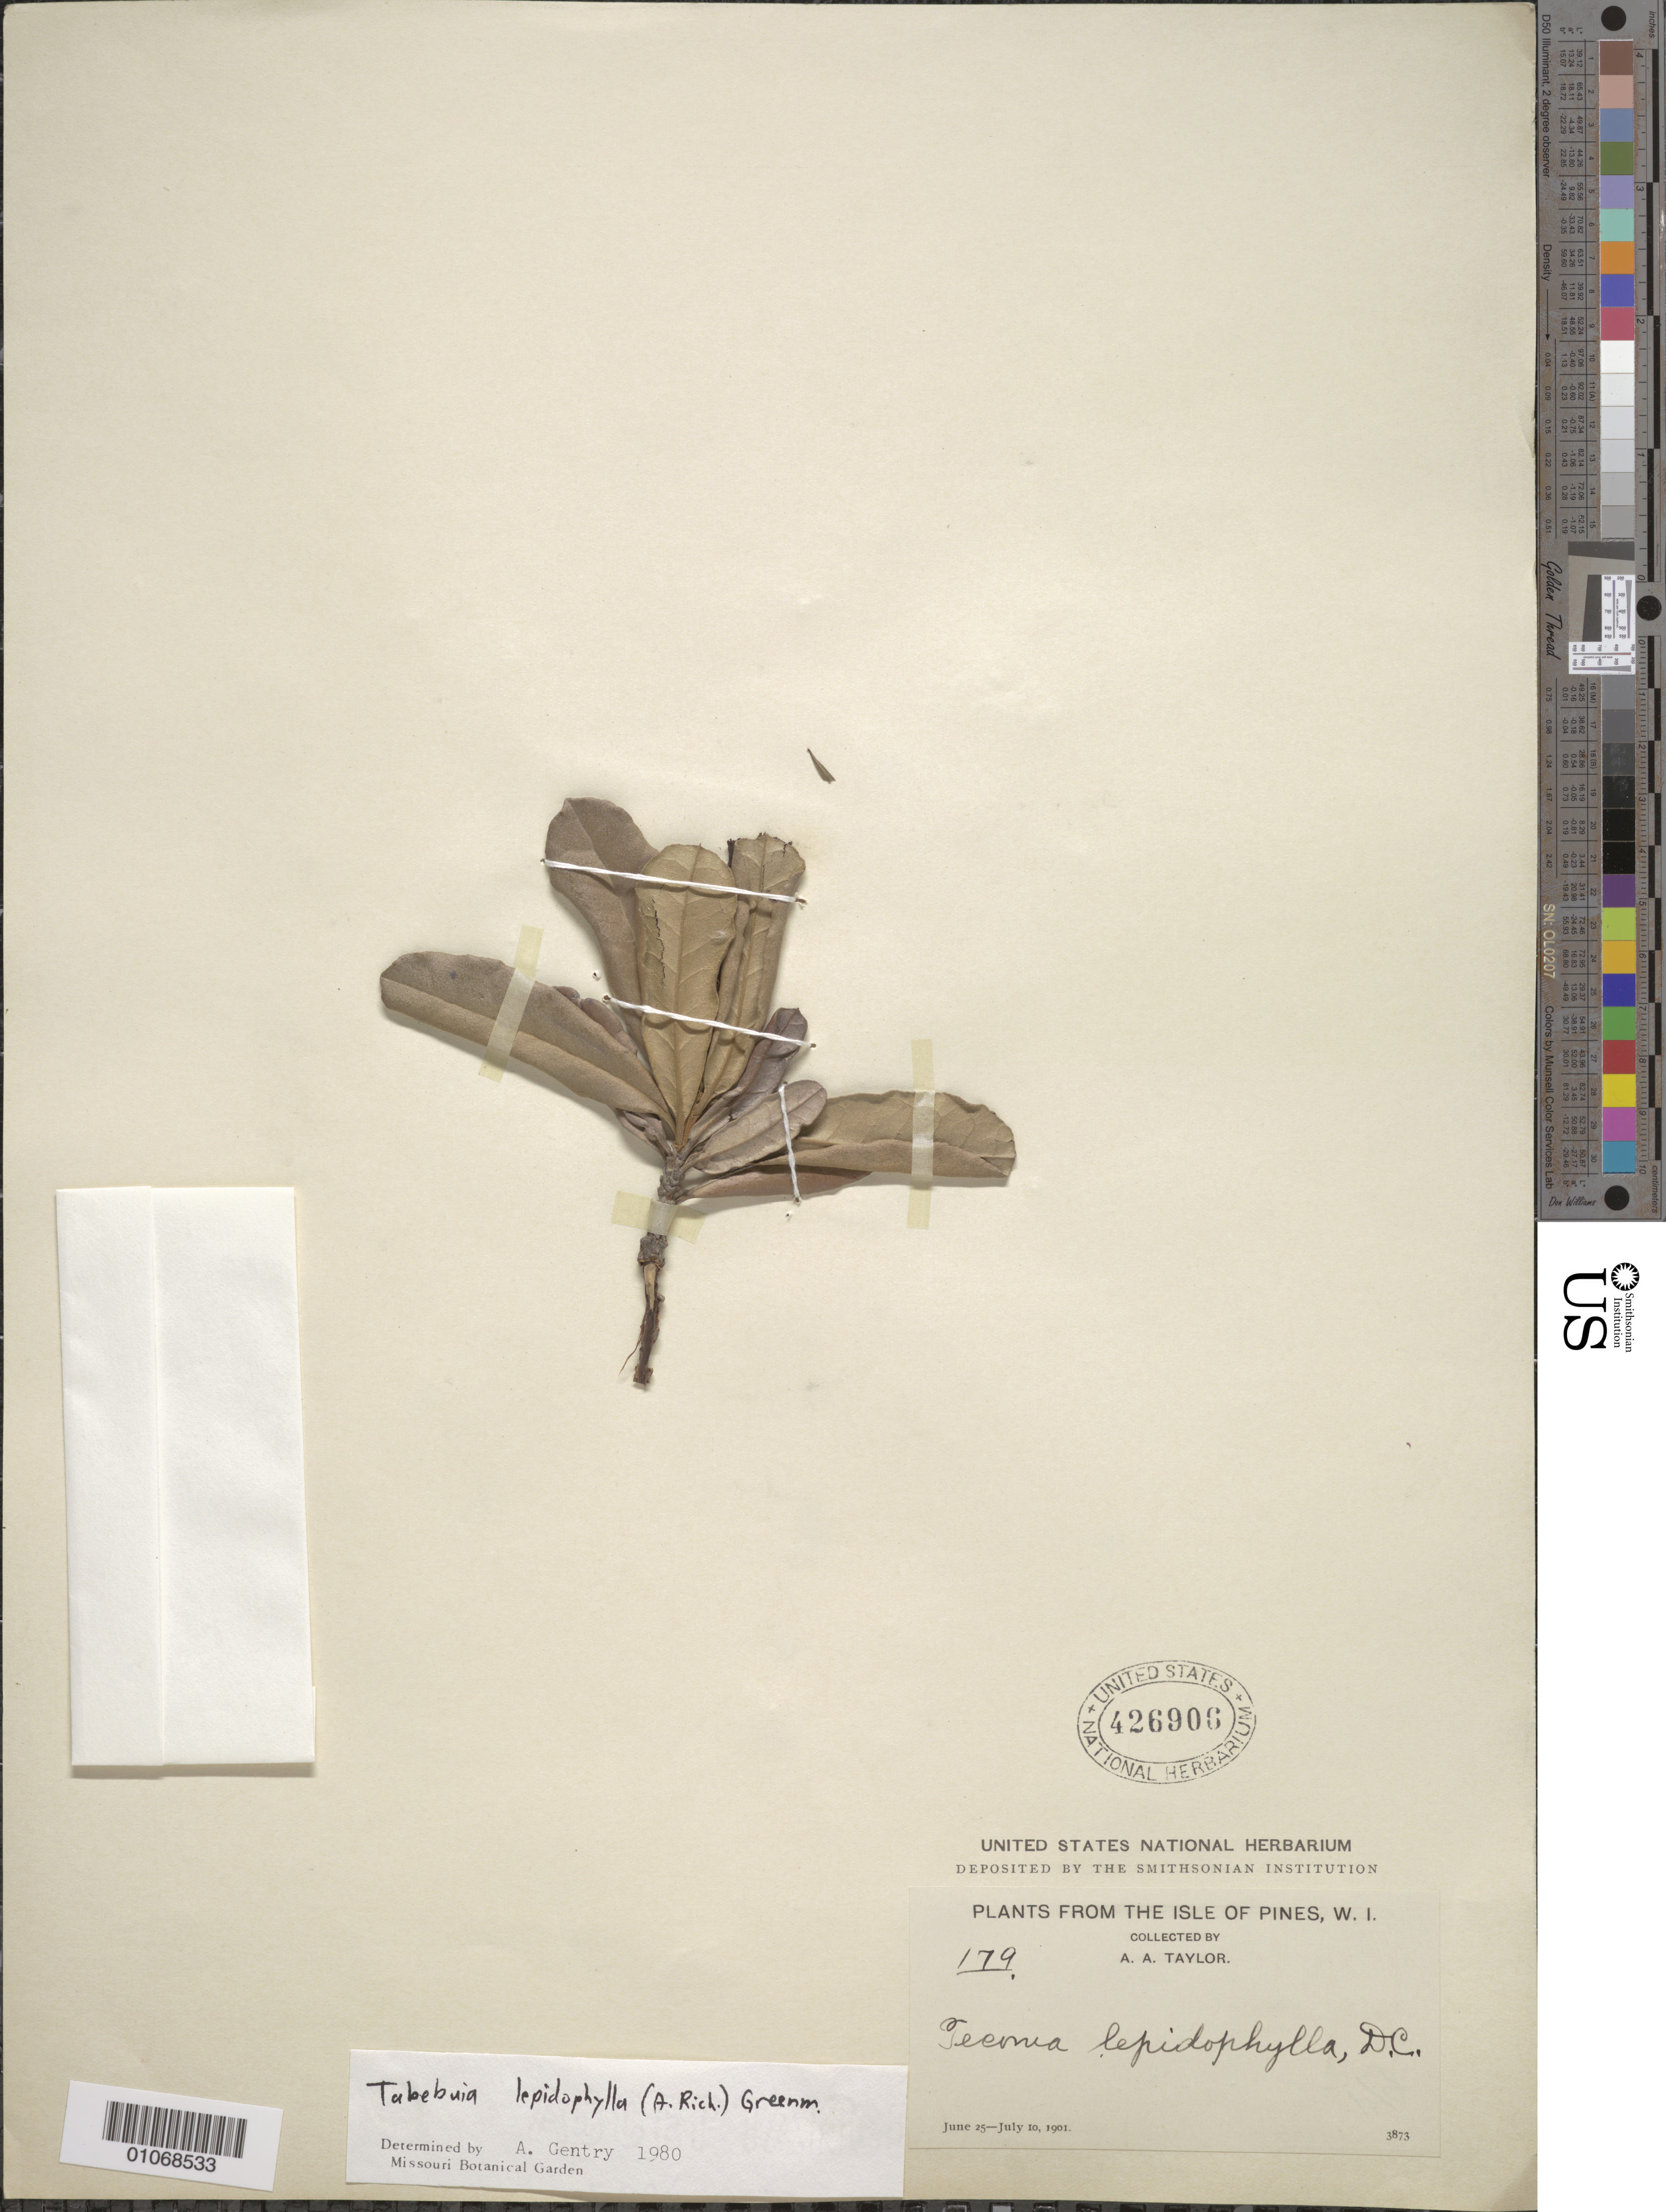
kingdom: Plantae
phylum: Tracheophyta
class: Magnoliopsida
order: Lamiales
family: Bignoniaceae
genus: Tabebuia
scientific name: Tabebuia lepidophylla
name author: (A. Rich.) Greenm.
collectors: A. A. Taylor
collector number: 179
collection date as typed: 25 Jun 1901 to 10 Jul 1901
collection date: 1901-06-25/1901-07-10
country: Cuba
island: Isla de la Juventud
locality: Isle of Pines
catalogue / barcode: US 426906